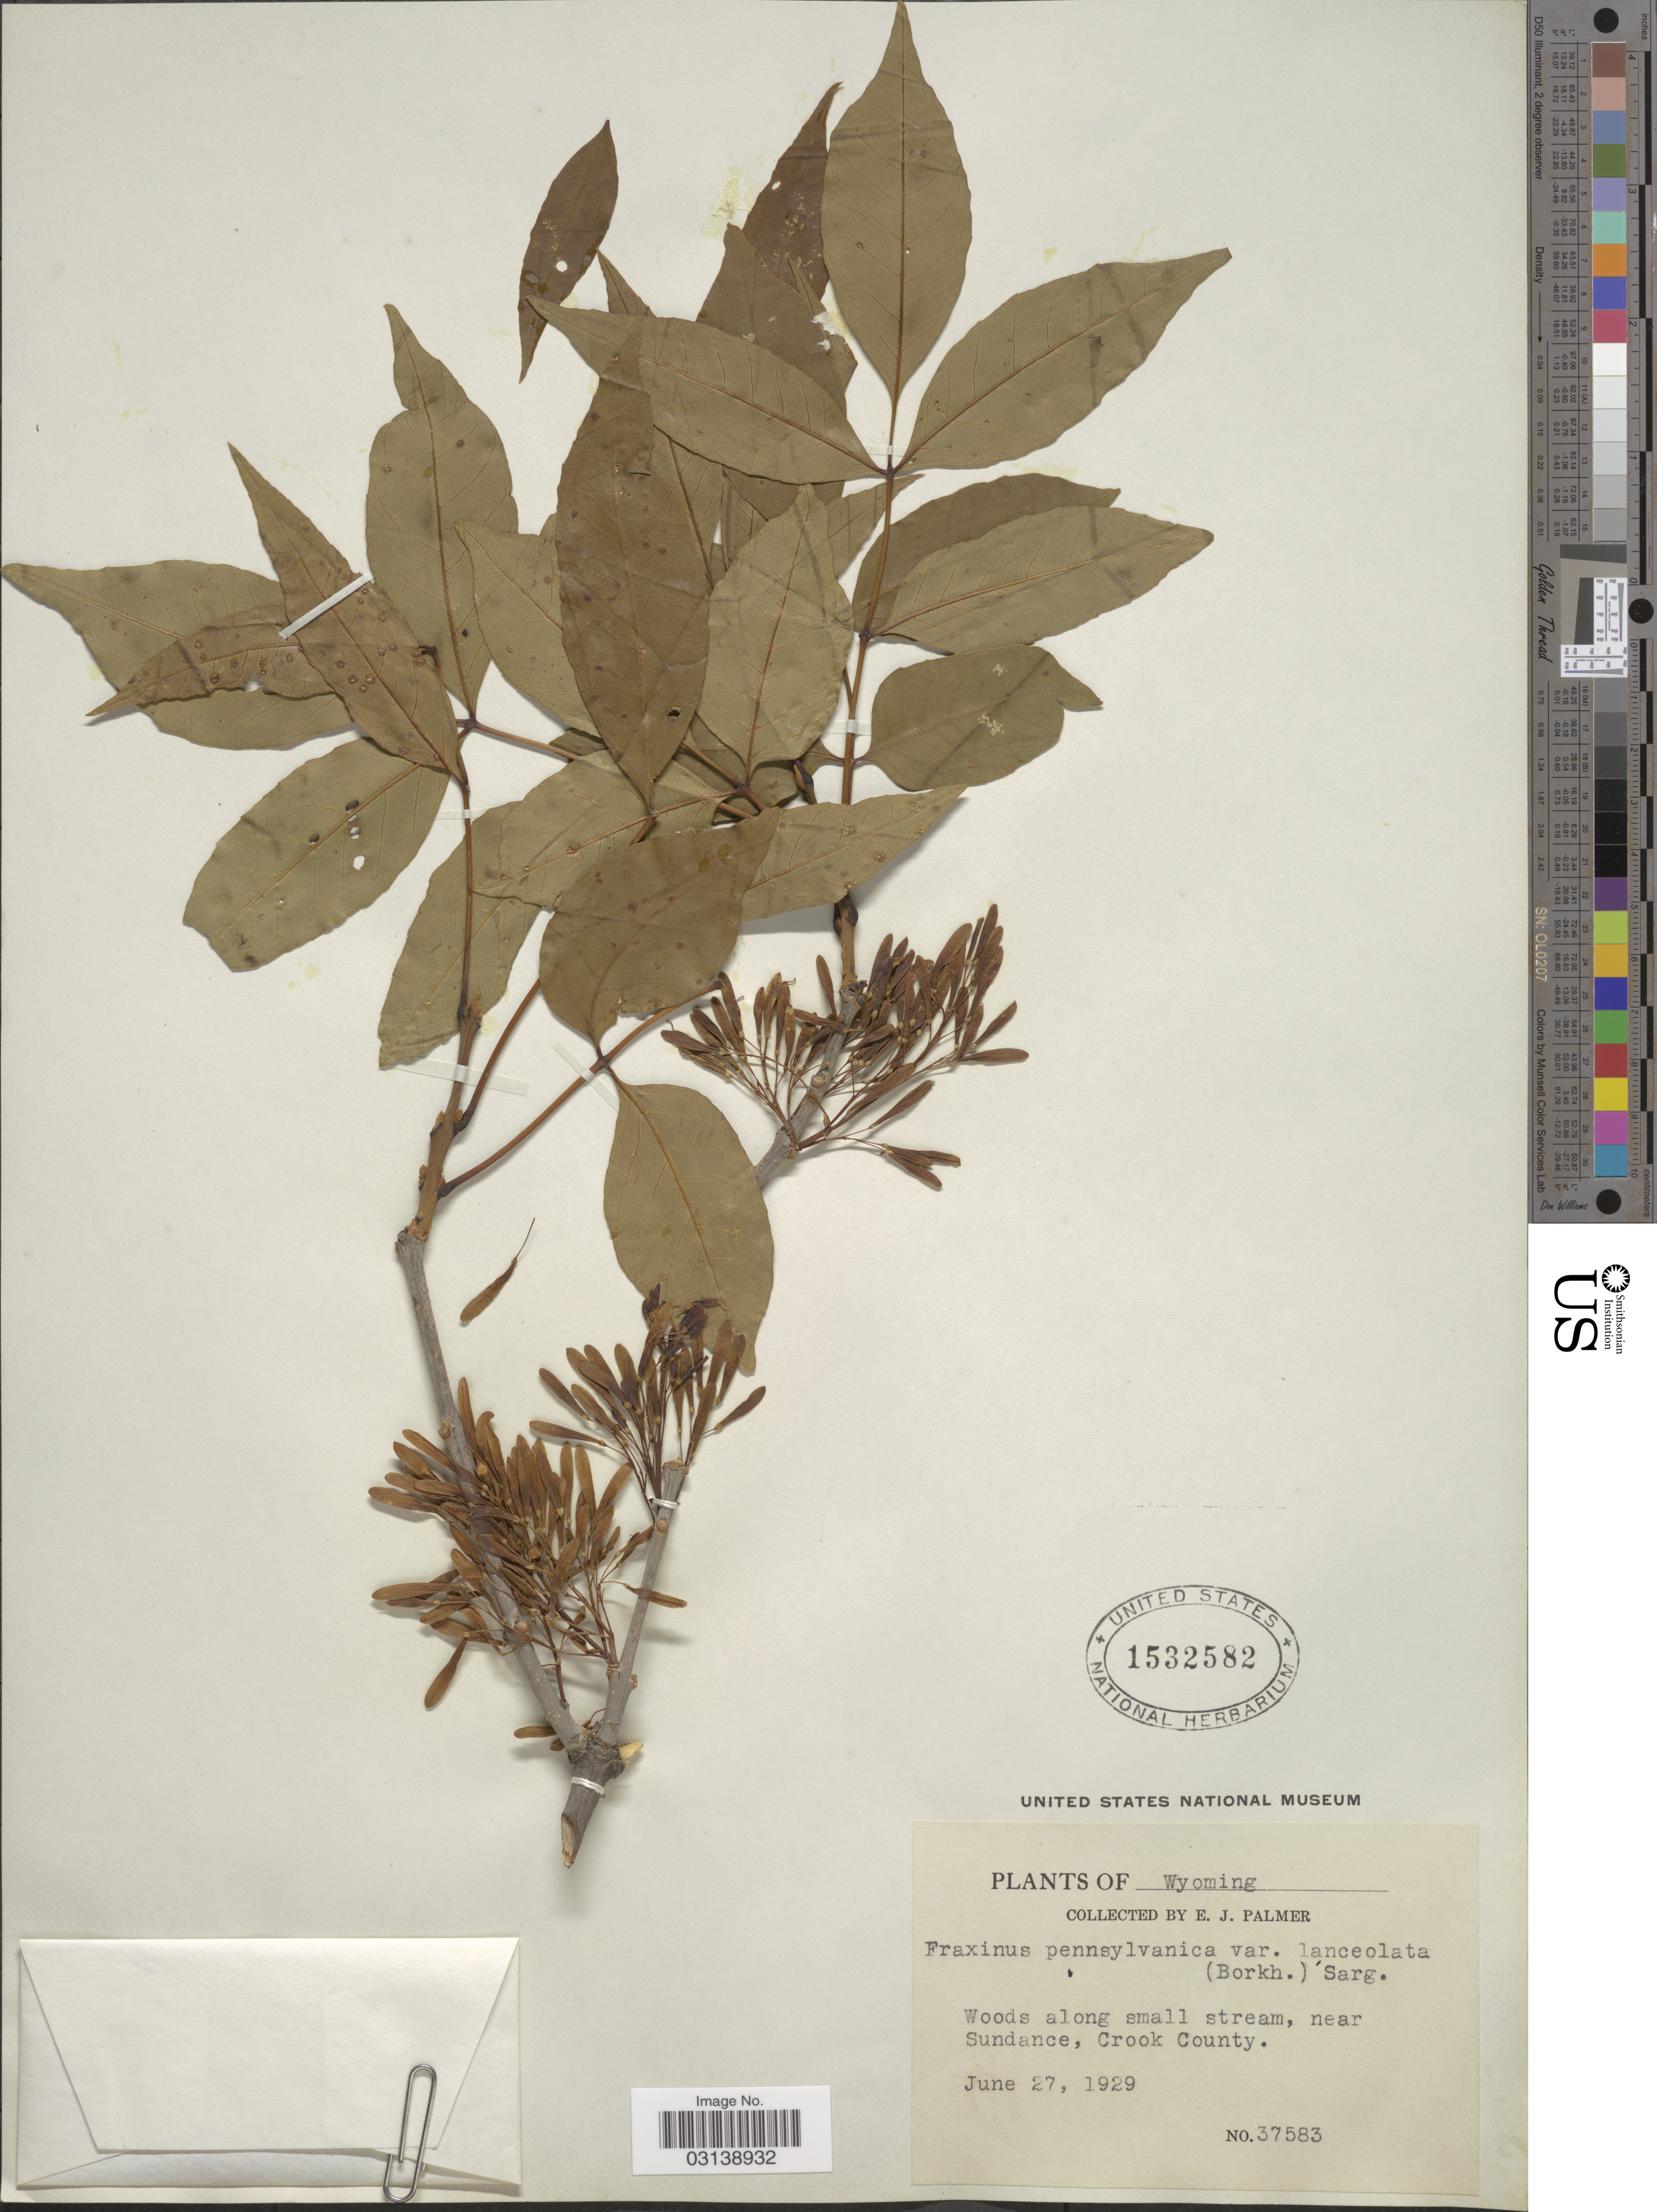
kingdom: Plantae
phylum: Tracheophyta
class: Magnoliopsida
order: Lamiales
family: Oleaceae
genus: Fraxinus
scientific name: Fraxinus pennsylvanica var. campestris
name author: (Britton) F.C. Gates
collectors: E. J. Palmer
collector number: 37583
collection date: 1929-06-27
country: United States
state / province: Wyoming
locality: Near Sundance, Crook County.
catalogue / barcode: US 1532582